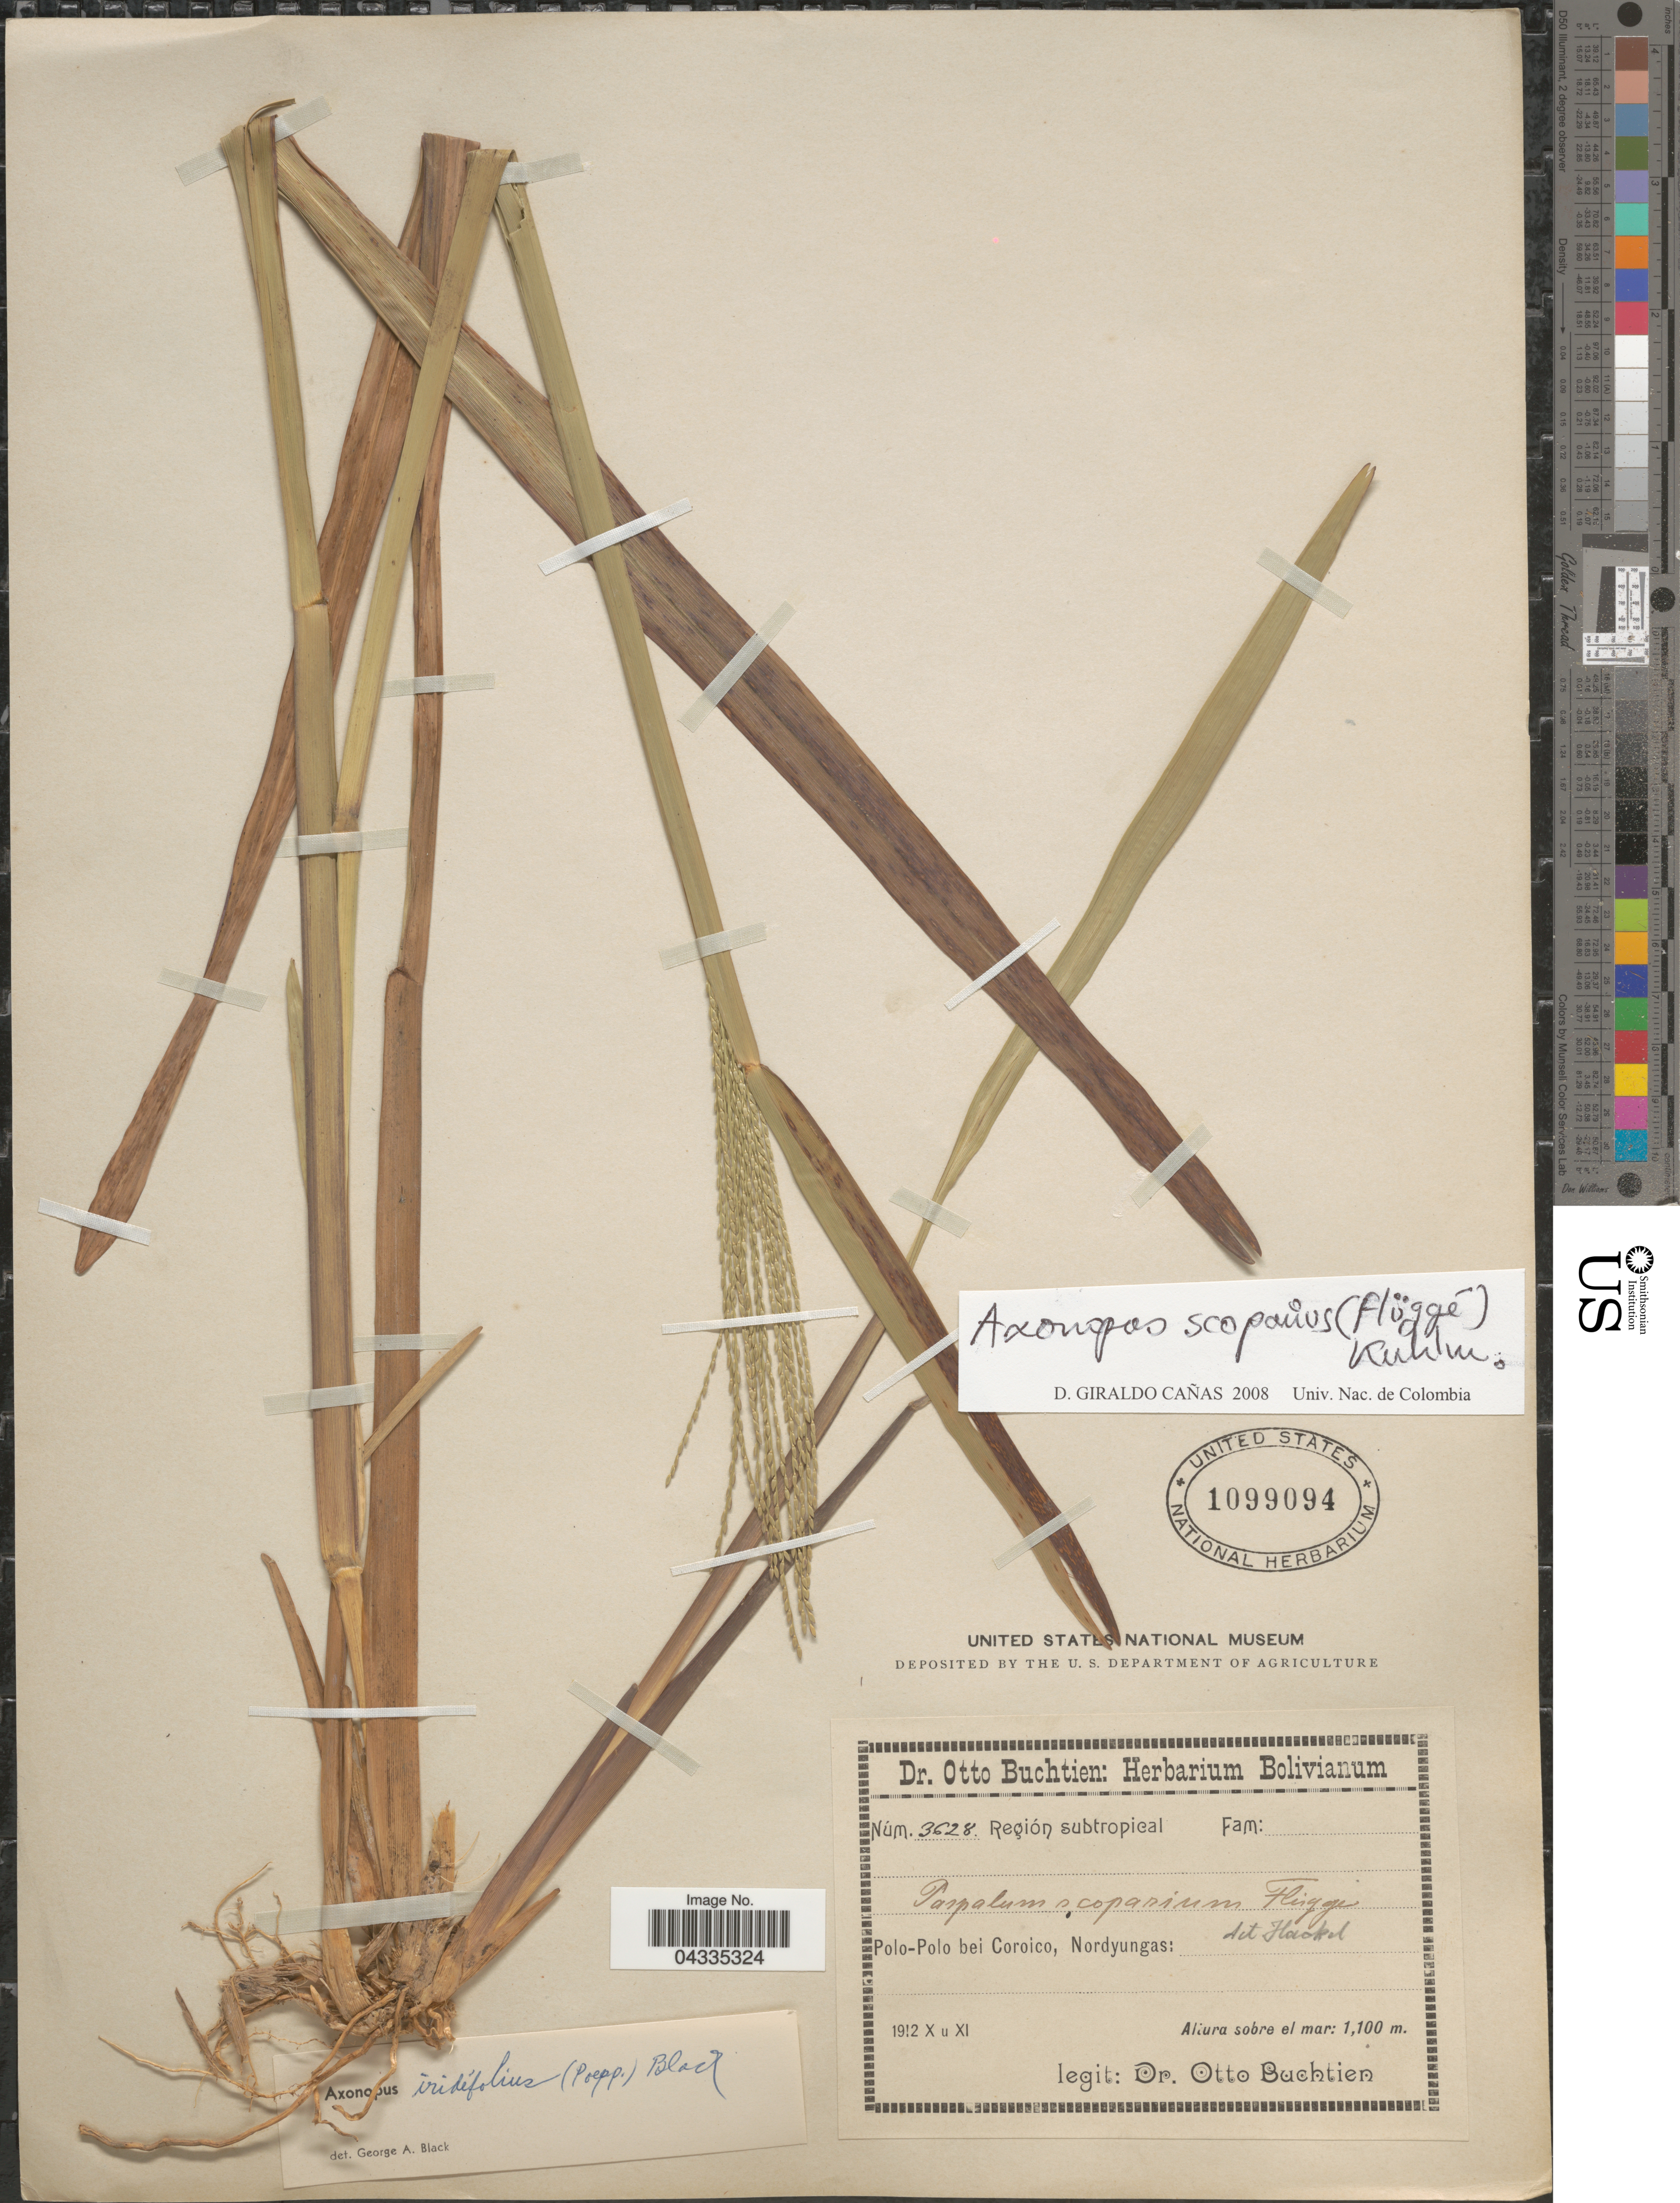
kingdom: Plantae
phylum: Tracheophyta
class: Liliopsida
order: Poales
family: Poaceae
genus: Axonopus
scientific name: Axonopus scoparius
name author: (Flüggé) Kuhlm.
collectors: O. Buchtien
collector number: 3628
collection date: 1912-10/1912-11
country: Bolivia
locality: Región subtropical. Polo-Polo bei Coroico, Nordyungas.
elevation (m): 1100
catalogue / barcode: US 1099094